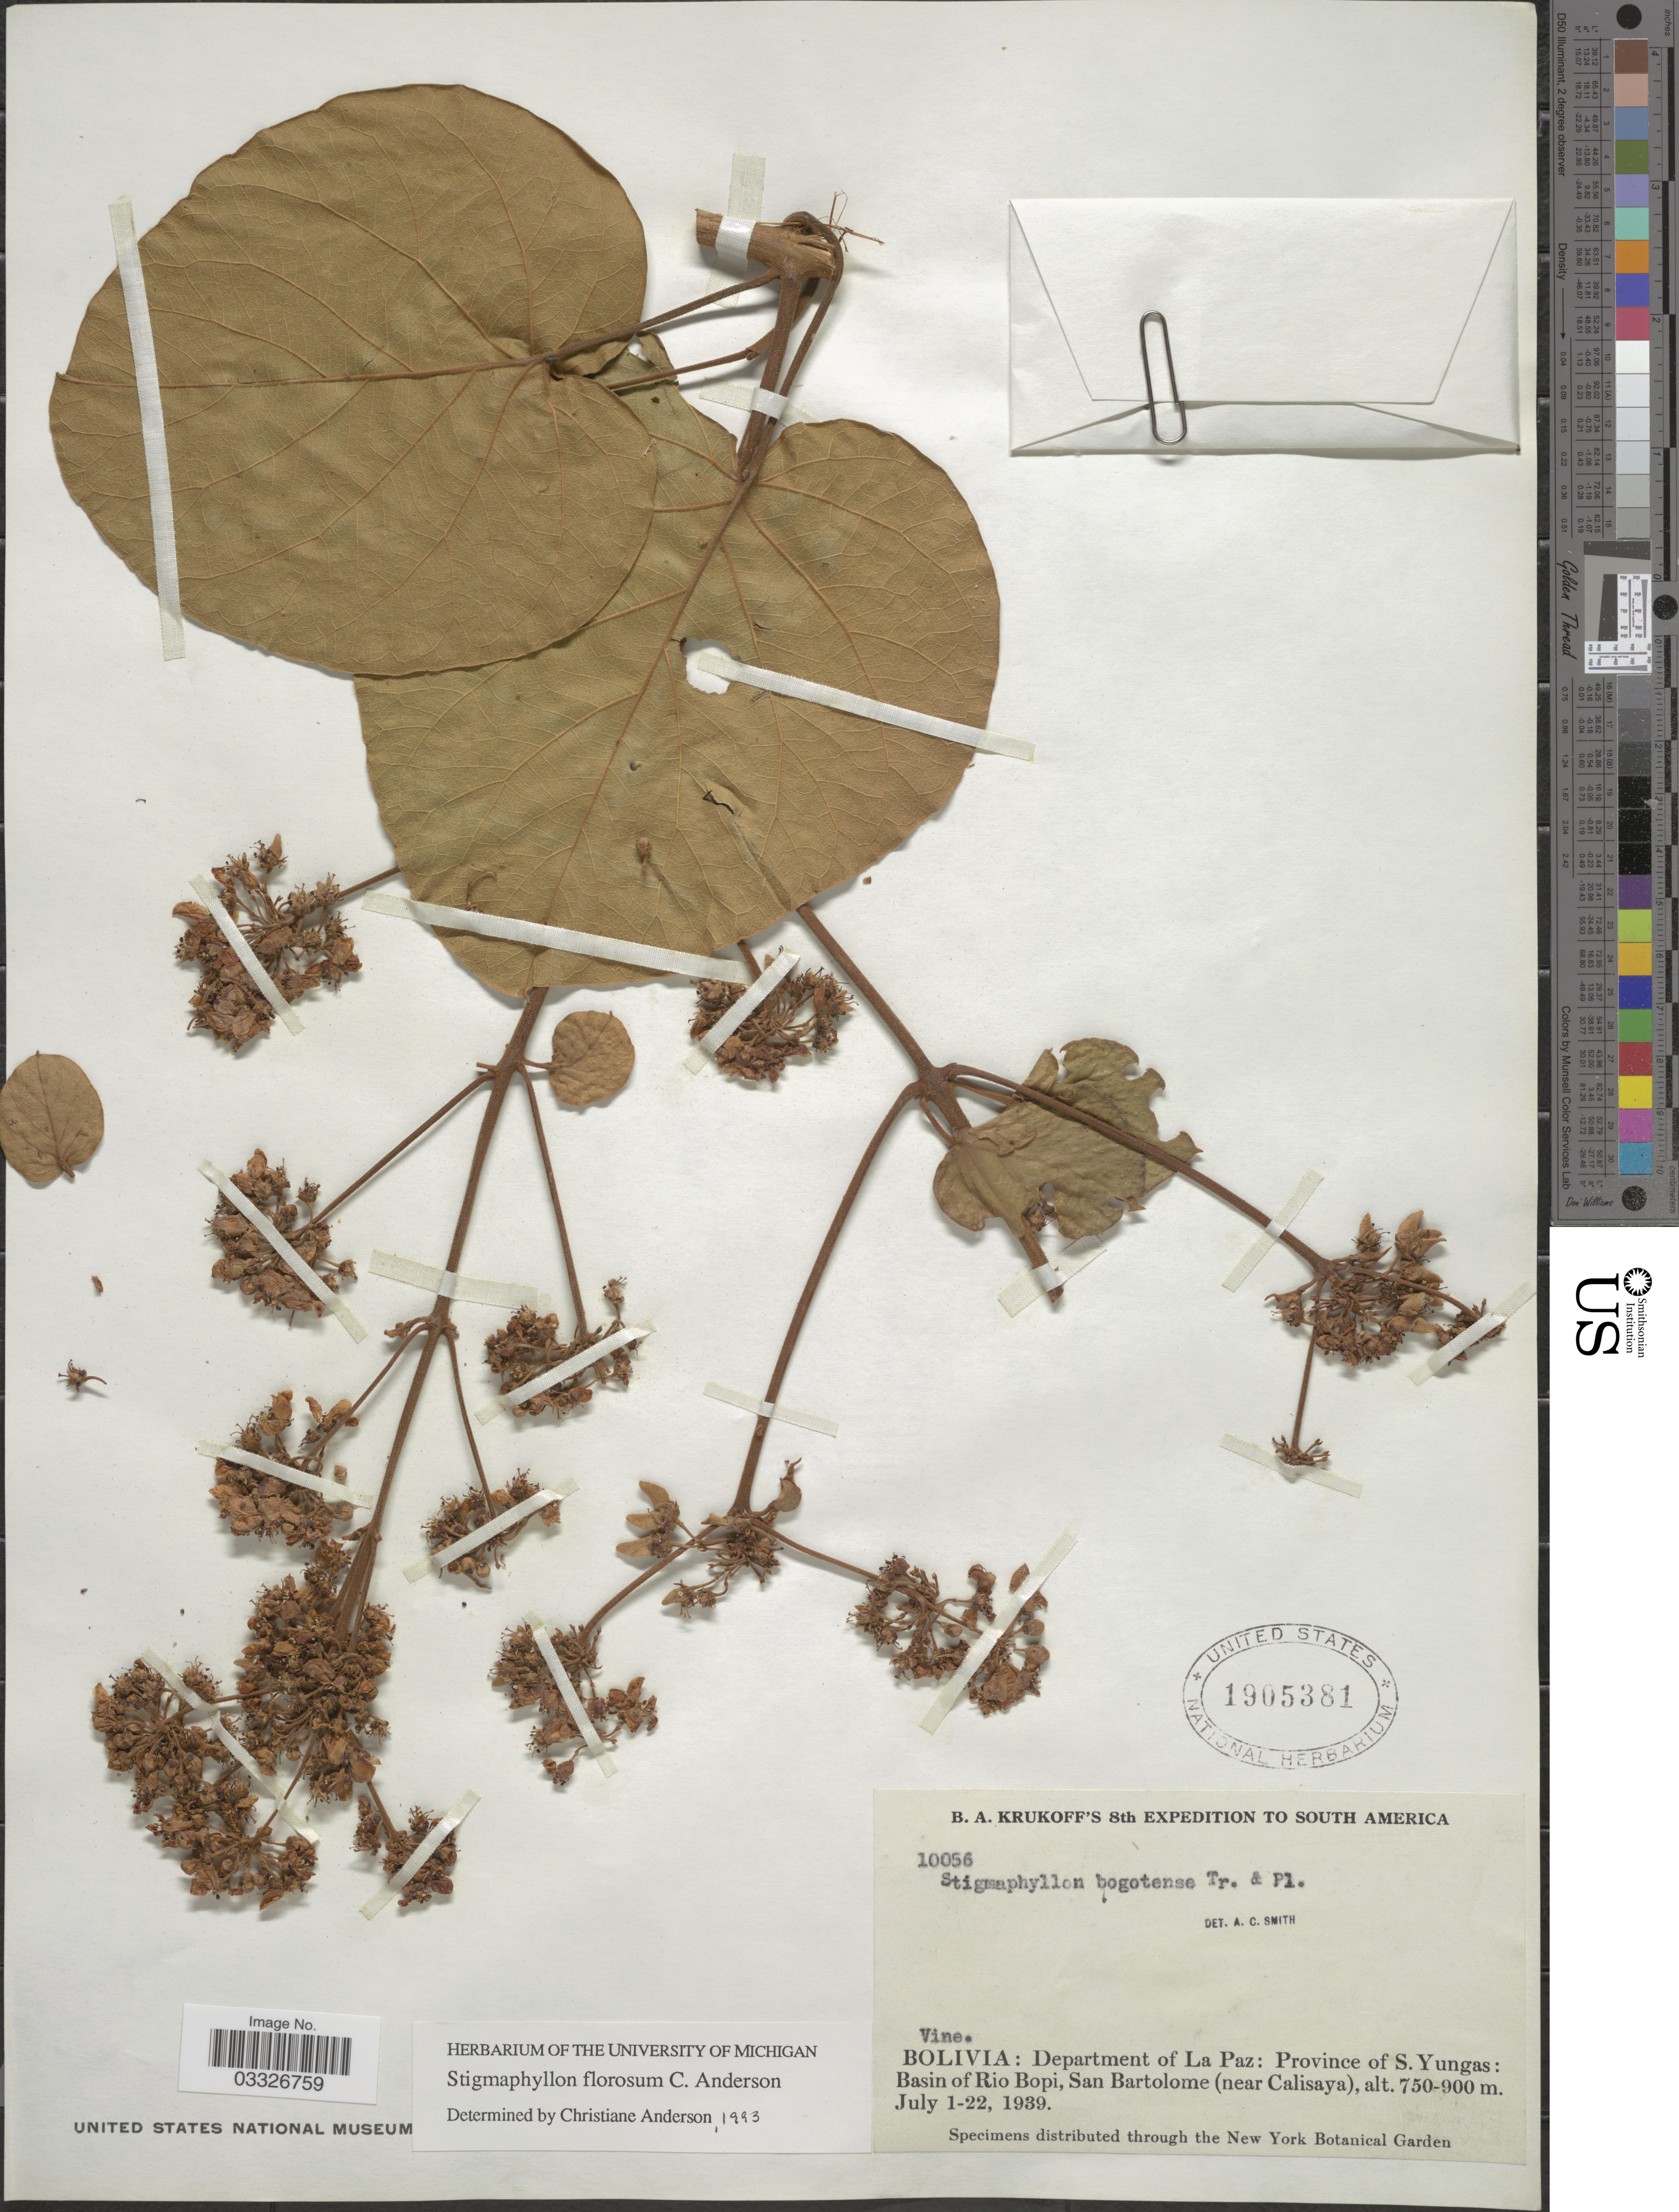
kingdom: Plantae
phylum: Tracheophyta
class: Magnoliopsida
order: Malpighiales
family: Malpighiaceae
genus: Stigmaphyllon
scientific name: Stigmaphyllon florosum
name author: C.E. Anderson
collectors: B. A. Krukoff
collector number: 10056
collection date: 1939-07-01/1939-07-22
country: Bolivia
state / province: La Paz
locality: Department of La Paz: Province of S. Yungas: Basin of Rio Bopi, San Bartolome (near Calisaya).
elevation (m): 750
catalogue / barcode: US 1905381